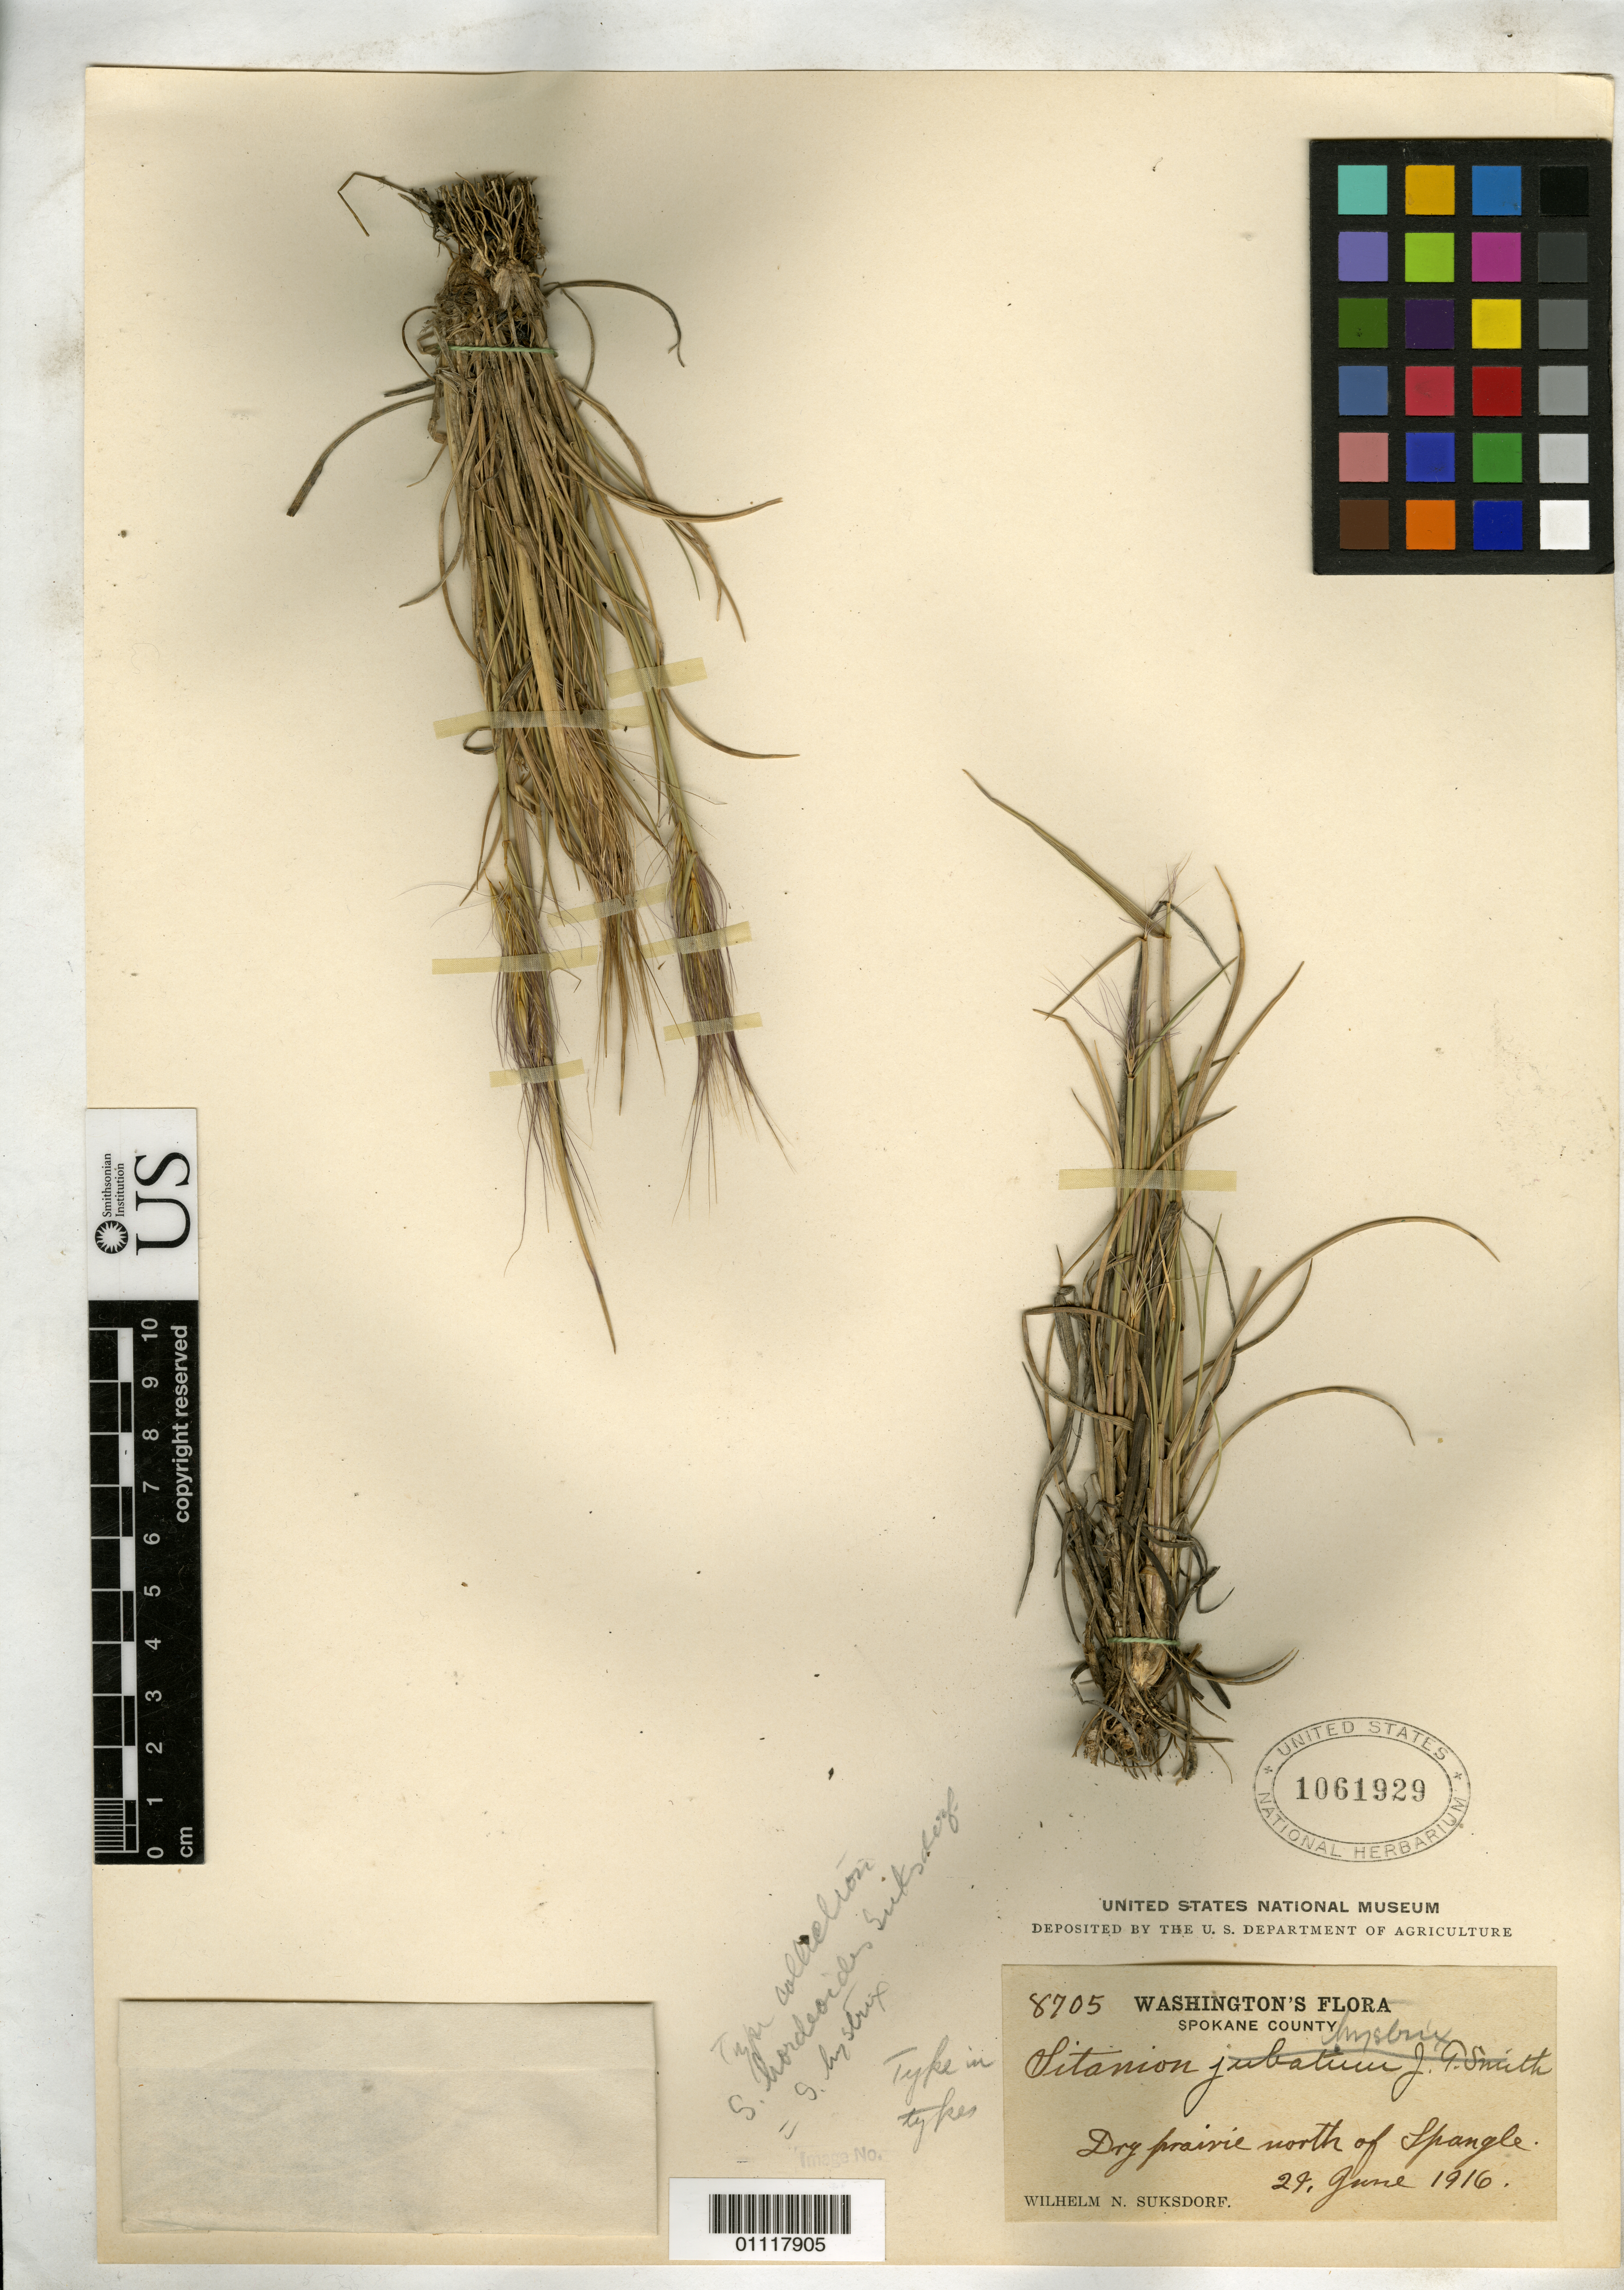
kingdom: Plantae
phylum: Tracheophyta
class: Liliopsida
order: Poales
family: Poaceae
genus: Sitanion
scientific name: Sitanion hordeoides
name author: Suksd.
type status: Isotype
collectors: W. N. Suksdorf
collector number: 8705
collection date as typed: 29 Jun 1916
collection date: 1916-06-29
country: United States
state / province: Washington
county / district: Spokane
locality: Spangle.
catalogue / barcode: US 1061929